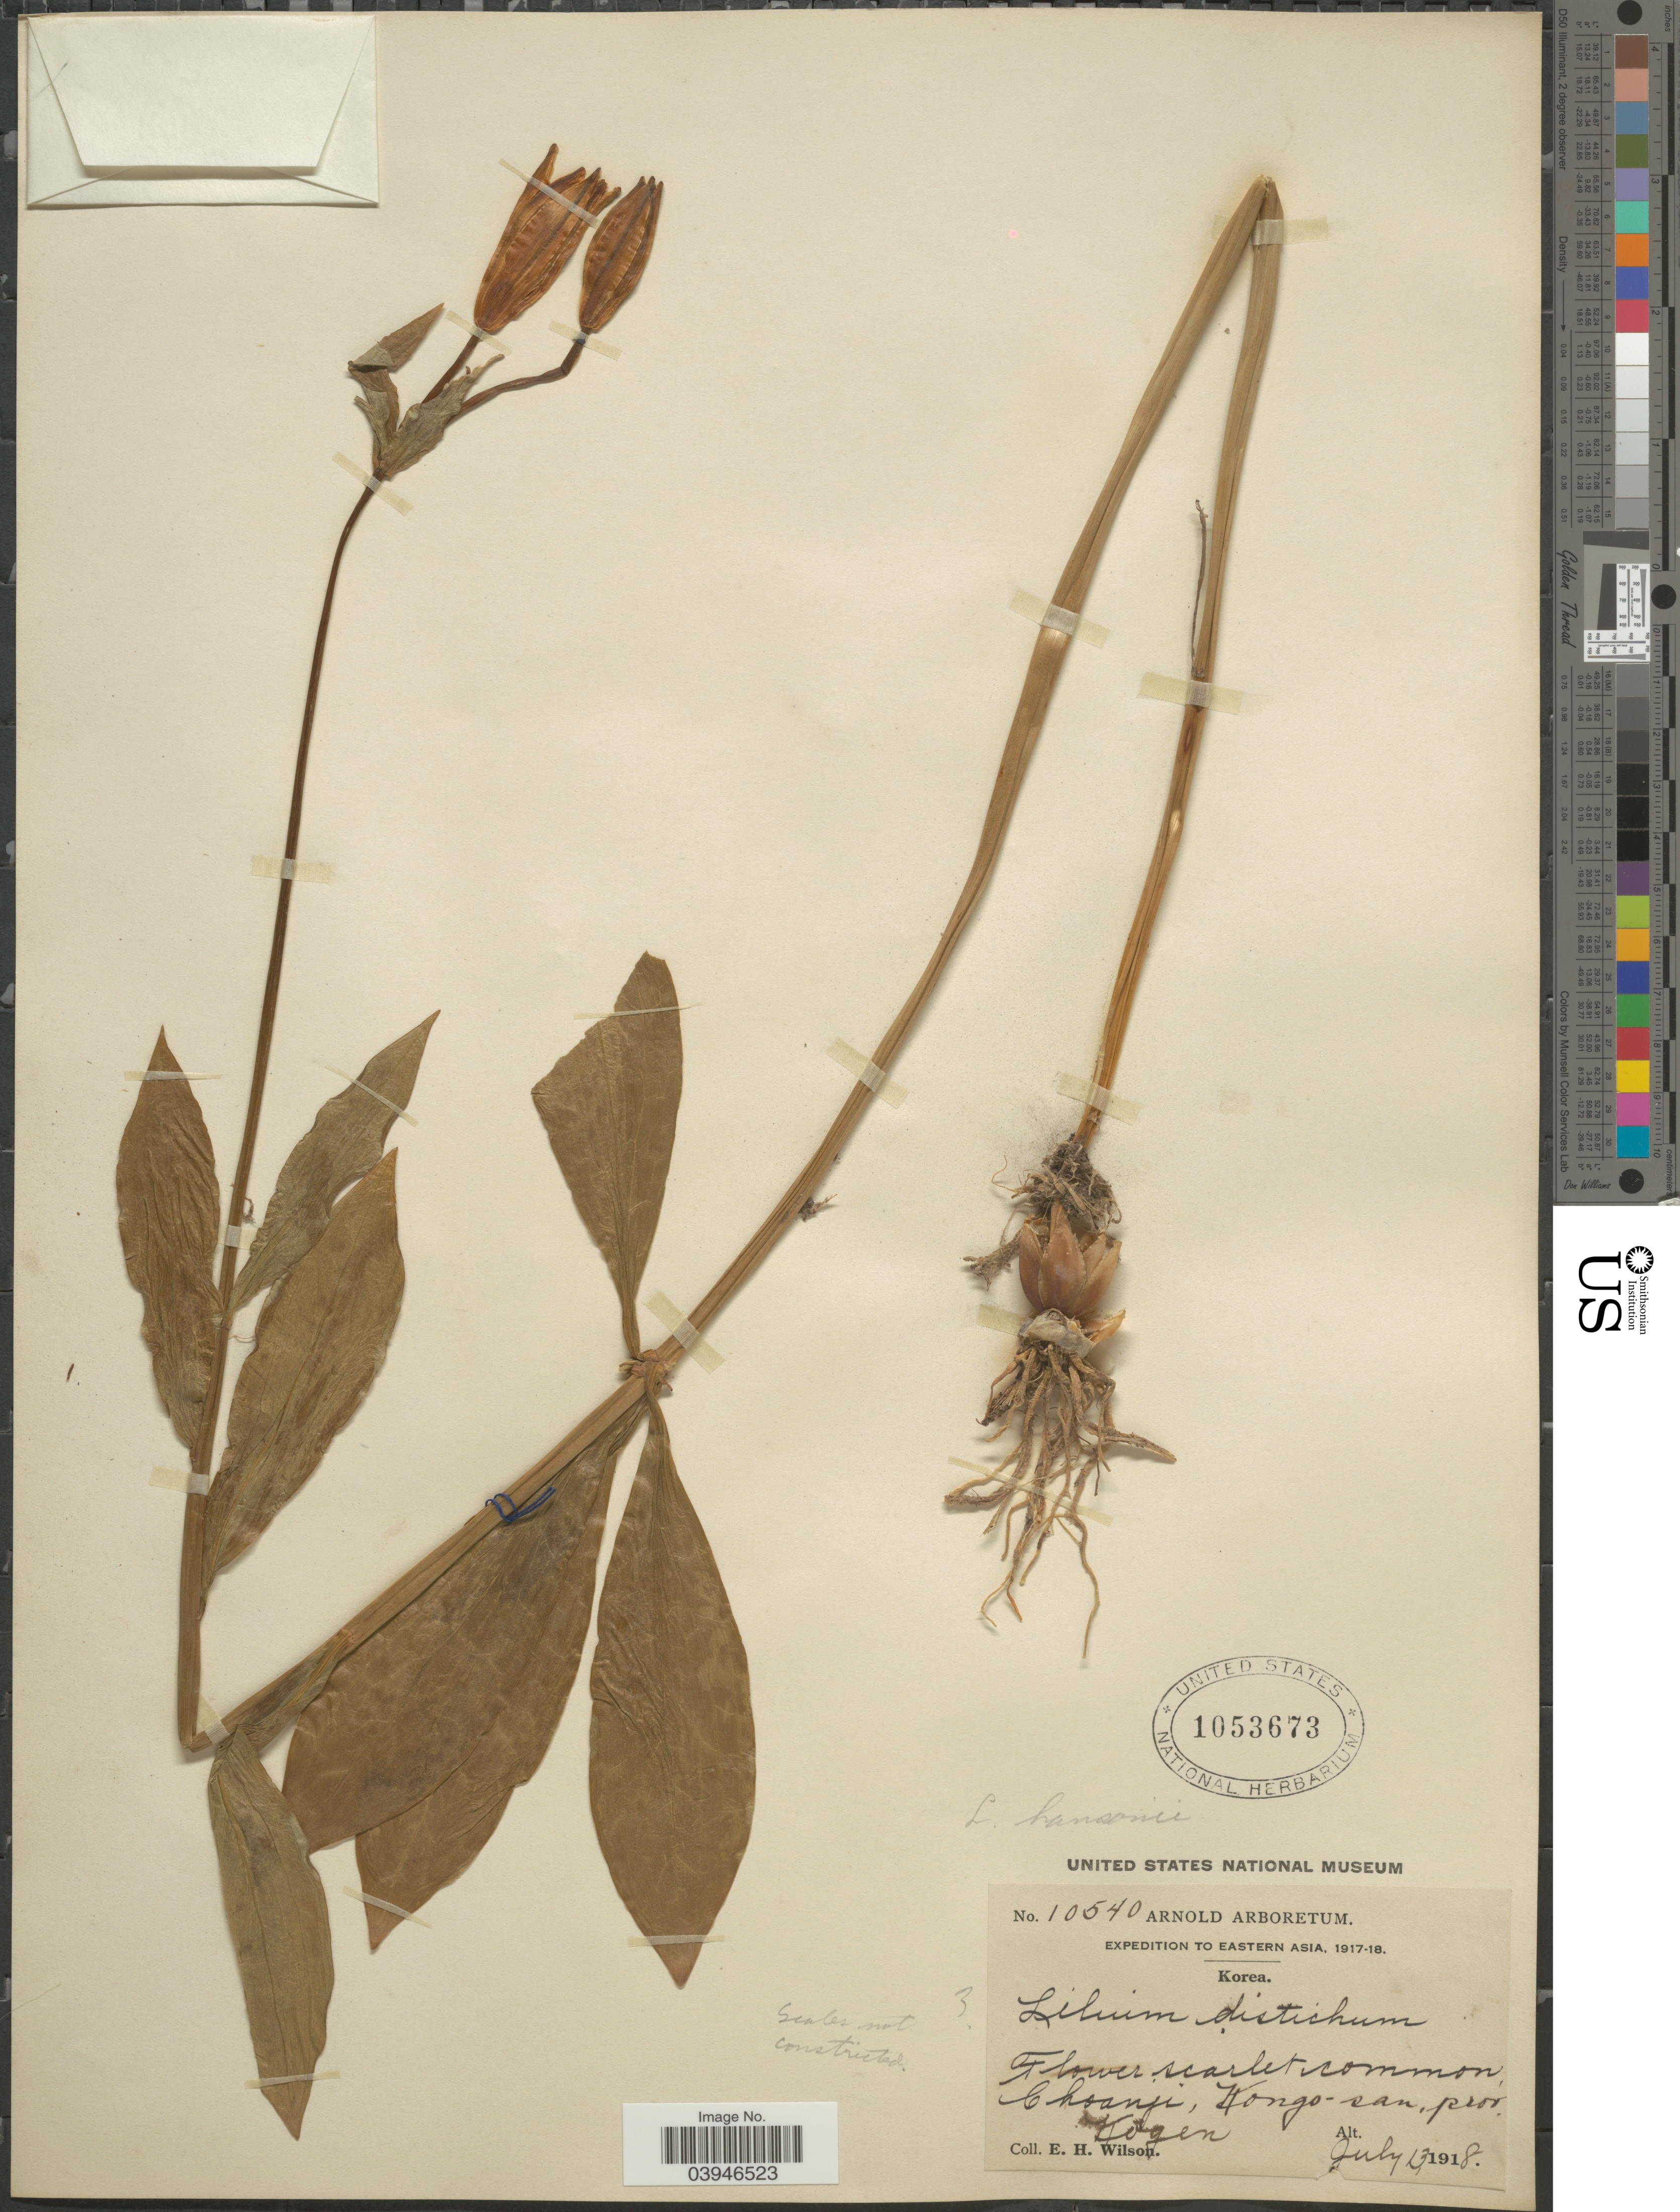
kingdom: Plantae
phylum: Tracheophyta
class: Liliopsida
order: Liliales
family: Liliaceae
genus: Lilium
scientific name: Lilium hansonii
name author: Leichtlin ex Baker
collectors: E. Wilson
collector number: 10540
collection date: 1918-07-13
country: North Korea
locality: Easten Asia. Choanji, Kongo-san, Prov. Kogen.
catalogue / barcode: US 1053673